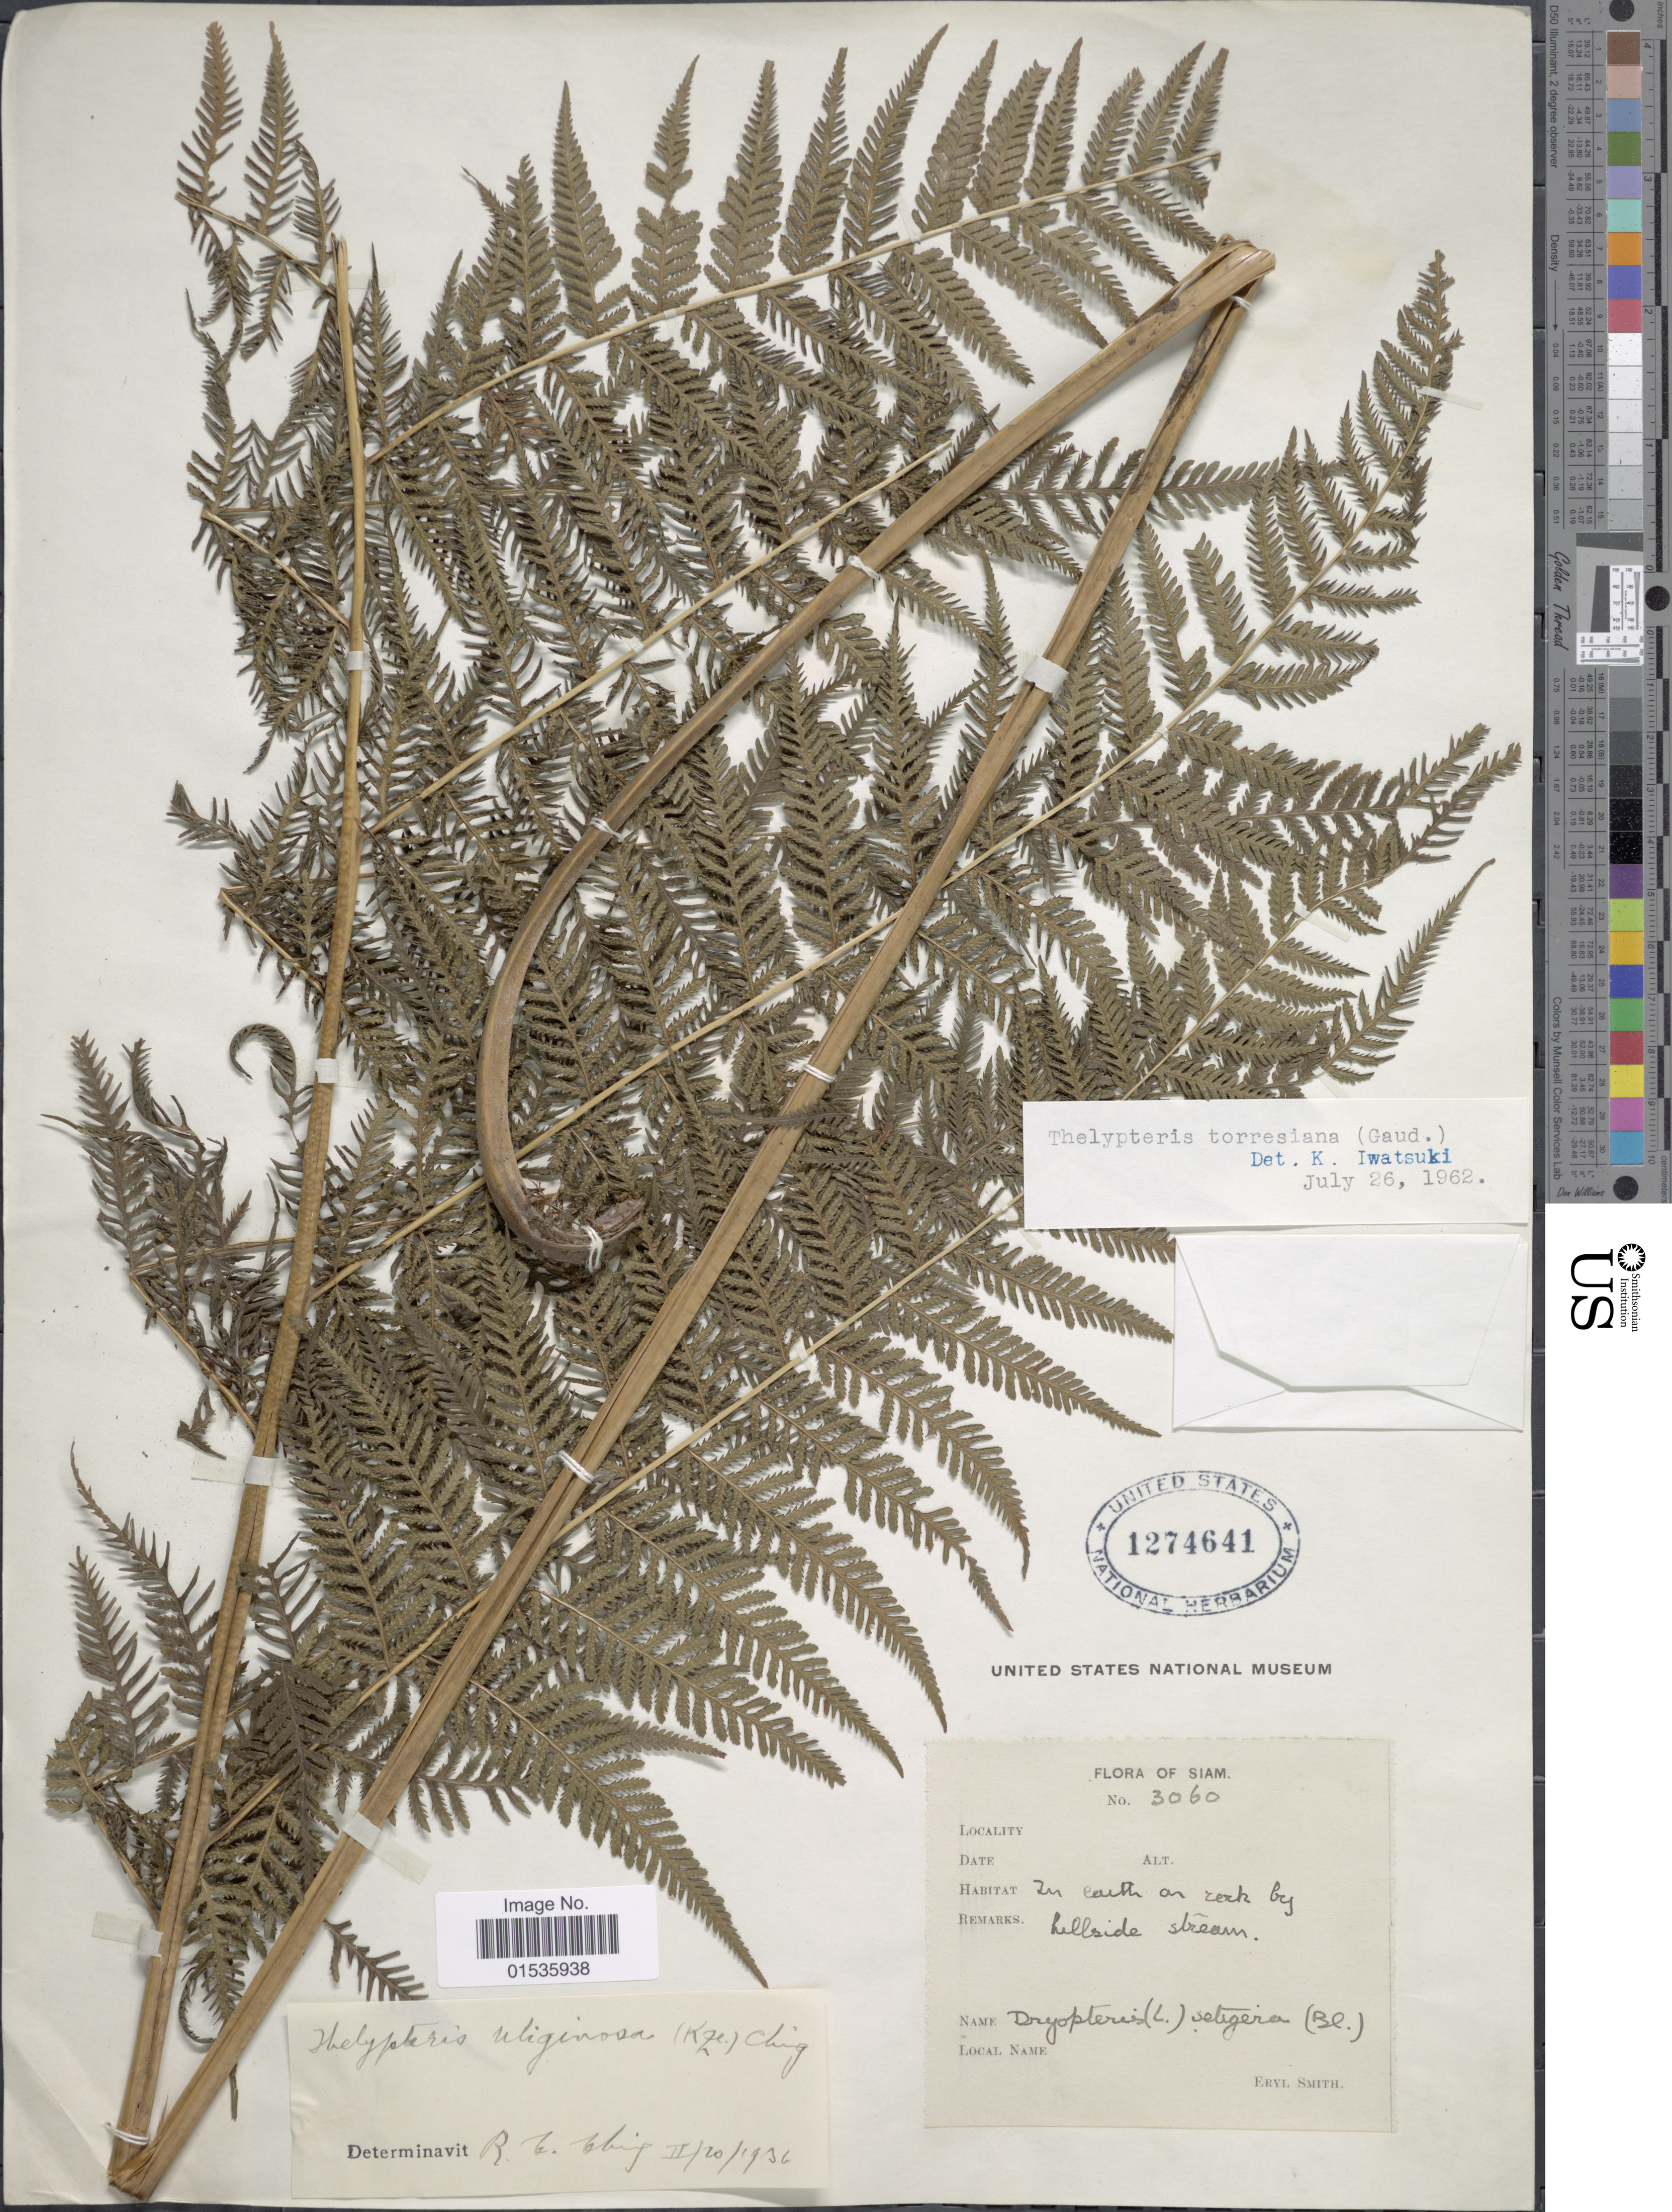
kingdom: Plantae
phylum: Tracheophyta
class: Polypodiopsida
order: Polypodiales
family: Thelypteridaceae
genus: Macrothelypteris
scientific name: Macrothelypteris torresiana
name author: (Gaudich.) Ching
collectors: C. E. Smith Jr.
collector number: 3060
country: Thailand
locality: Siam. In earth on rock by hillside stream.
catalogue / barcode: US 1274641